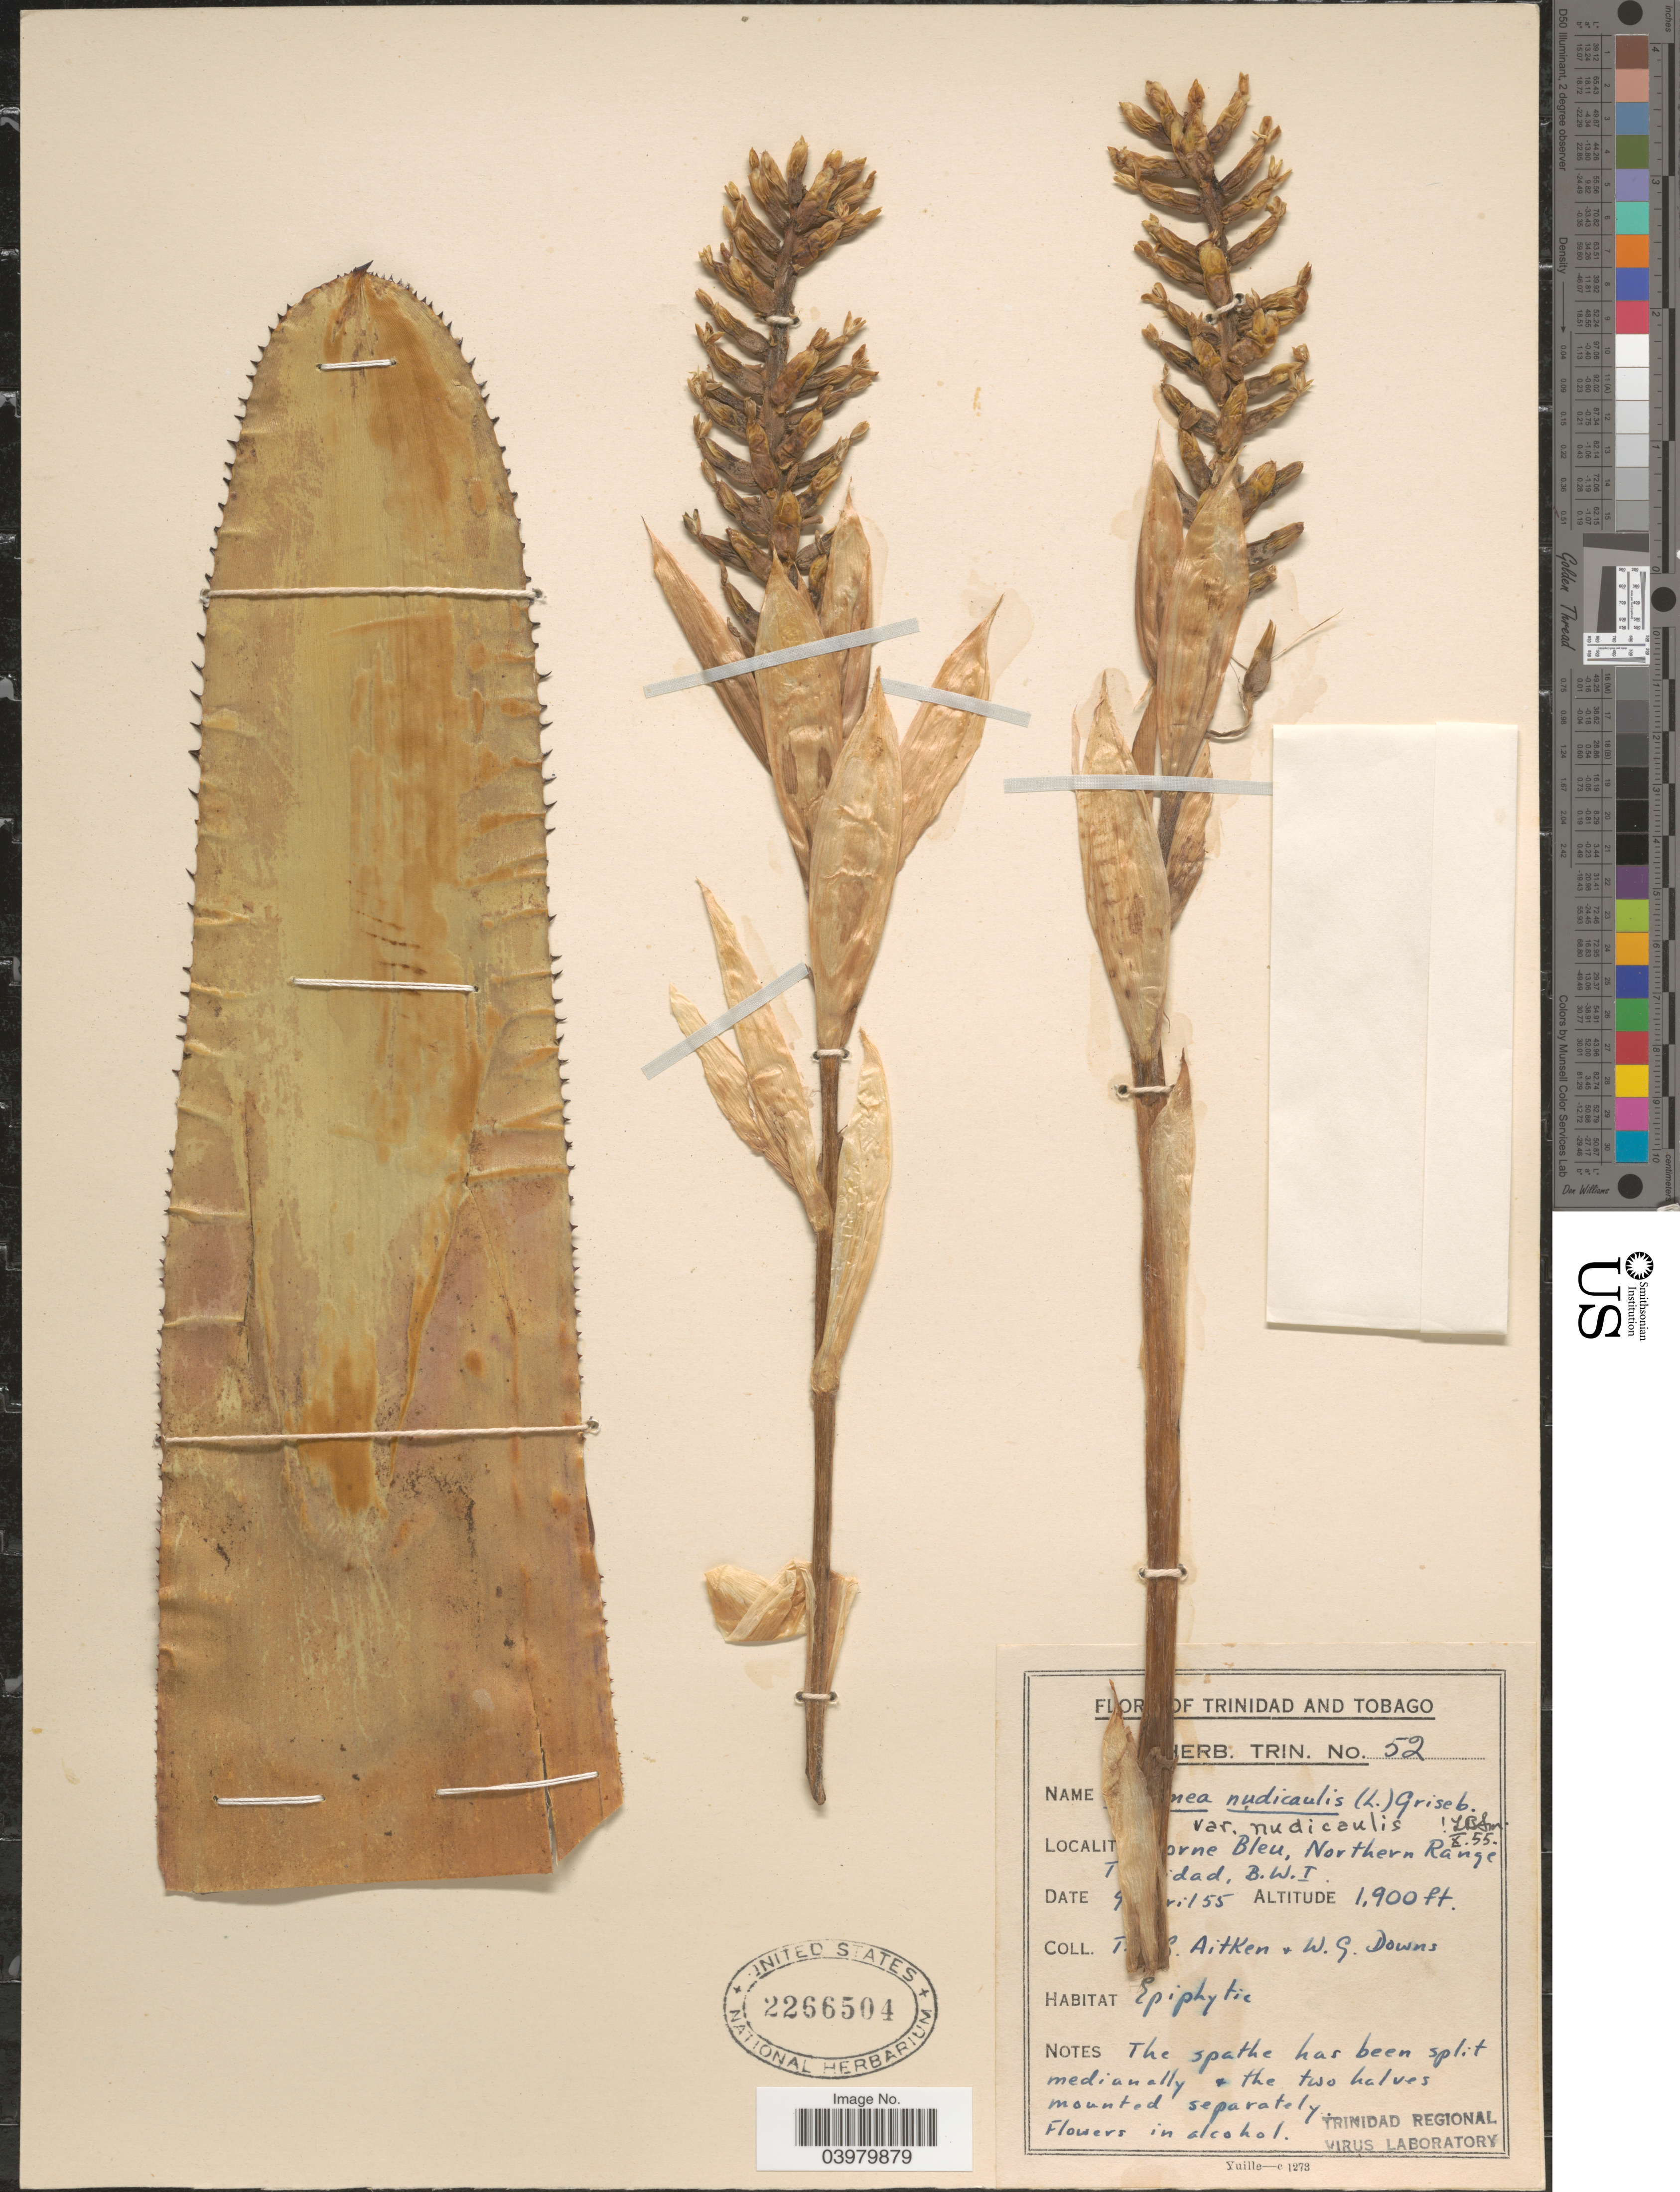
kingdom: Plantae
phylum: Tracheophyta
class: Liliopsida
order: Poales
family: Bromeliaceae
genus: Aechmea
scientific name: Aechmea nudicaulis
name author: (L.) Griseb.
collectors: T. Aitken & W. G. Downs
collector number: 52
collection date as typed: Transcribed d/m/y: 9/4/55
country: Trinidad and Tobago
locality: [illegible text]orne Bleu, Northern Range T[illegible text]dad.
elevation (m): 579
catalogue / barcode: US 2266504